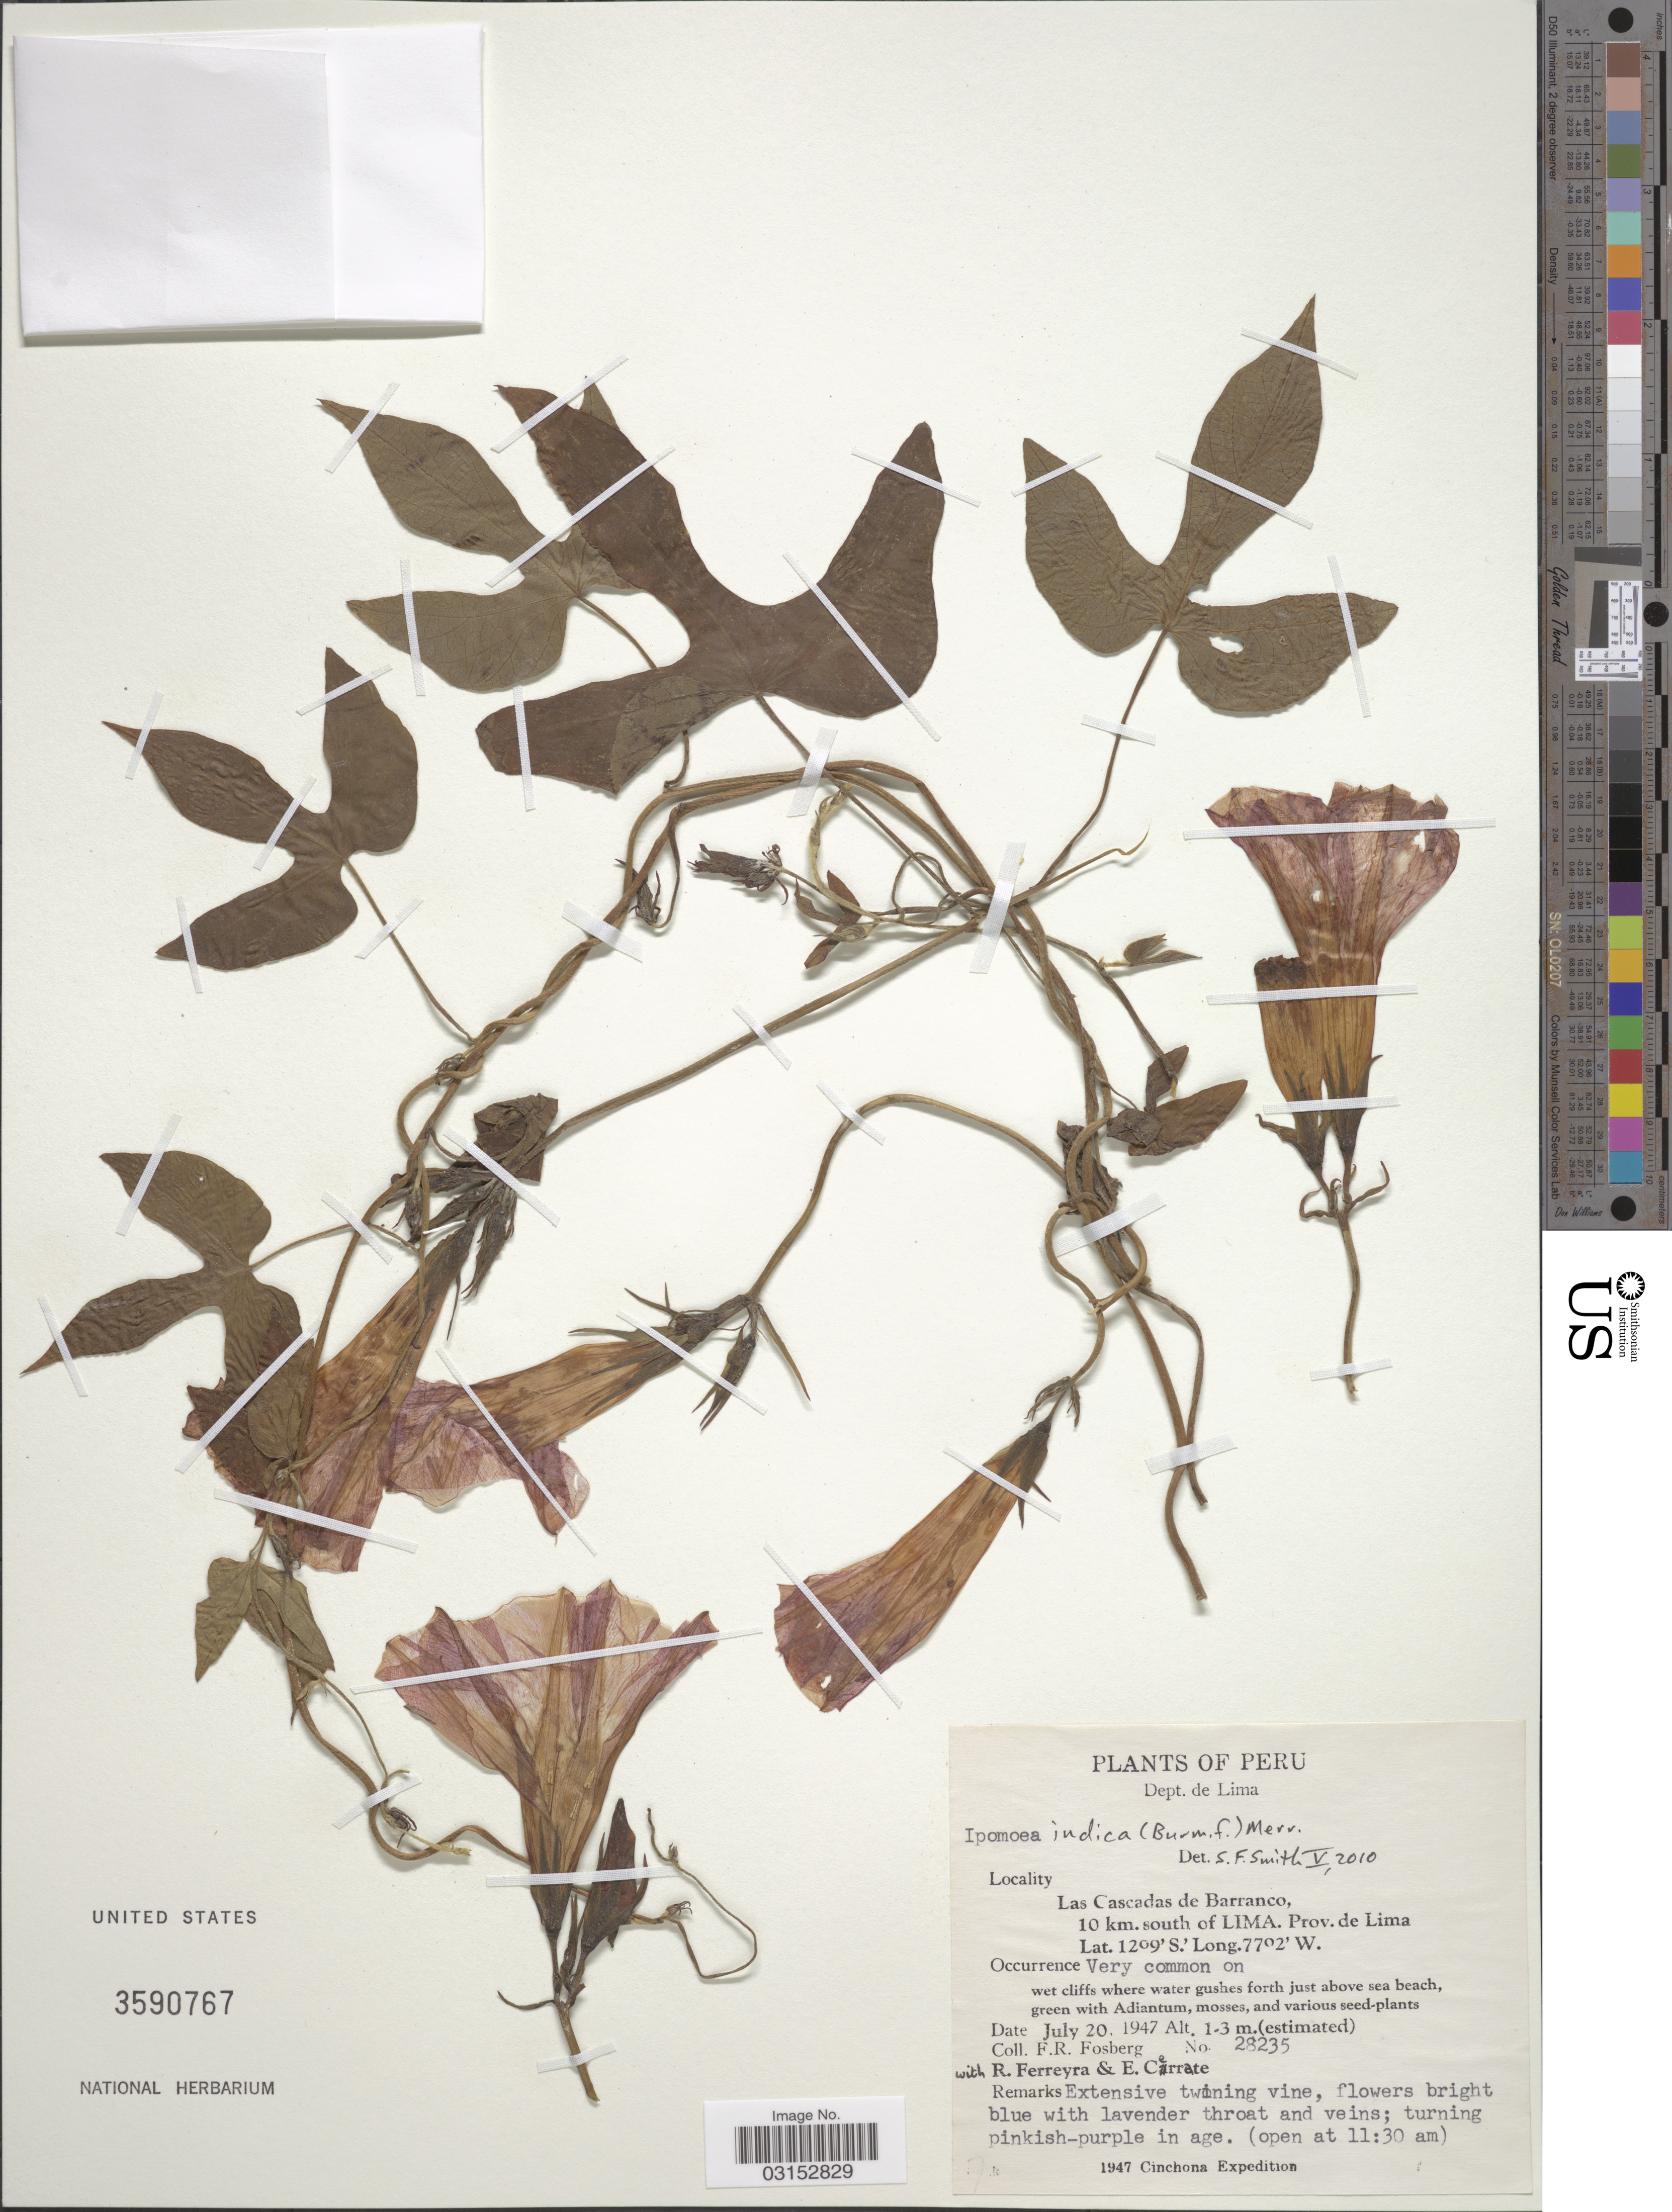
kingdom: Plantae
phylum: Tracheophyta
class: Magnoliopsida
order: Solanales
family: Convolvulaceae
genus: Ipomoea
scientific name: Ipomoea indica (Burm.) Merr. var. indica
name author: (Burm.) Merr.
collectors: F. R. Fosberg, R. A. Ferreyra & E. Cerrate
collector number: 28235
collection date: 1947-07-20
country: Peru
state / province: Lima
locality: Dept. de Lima. Las Cascadas de Barranco, 10 km.south of Lima.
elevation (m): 1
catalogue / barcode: US 3590767